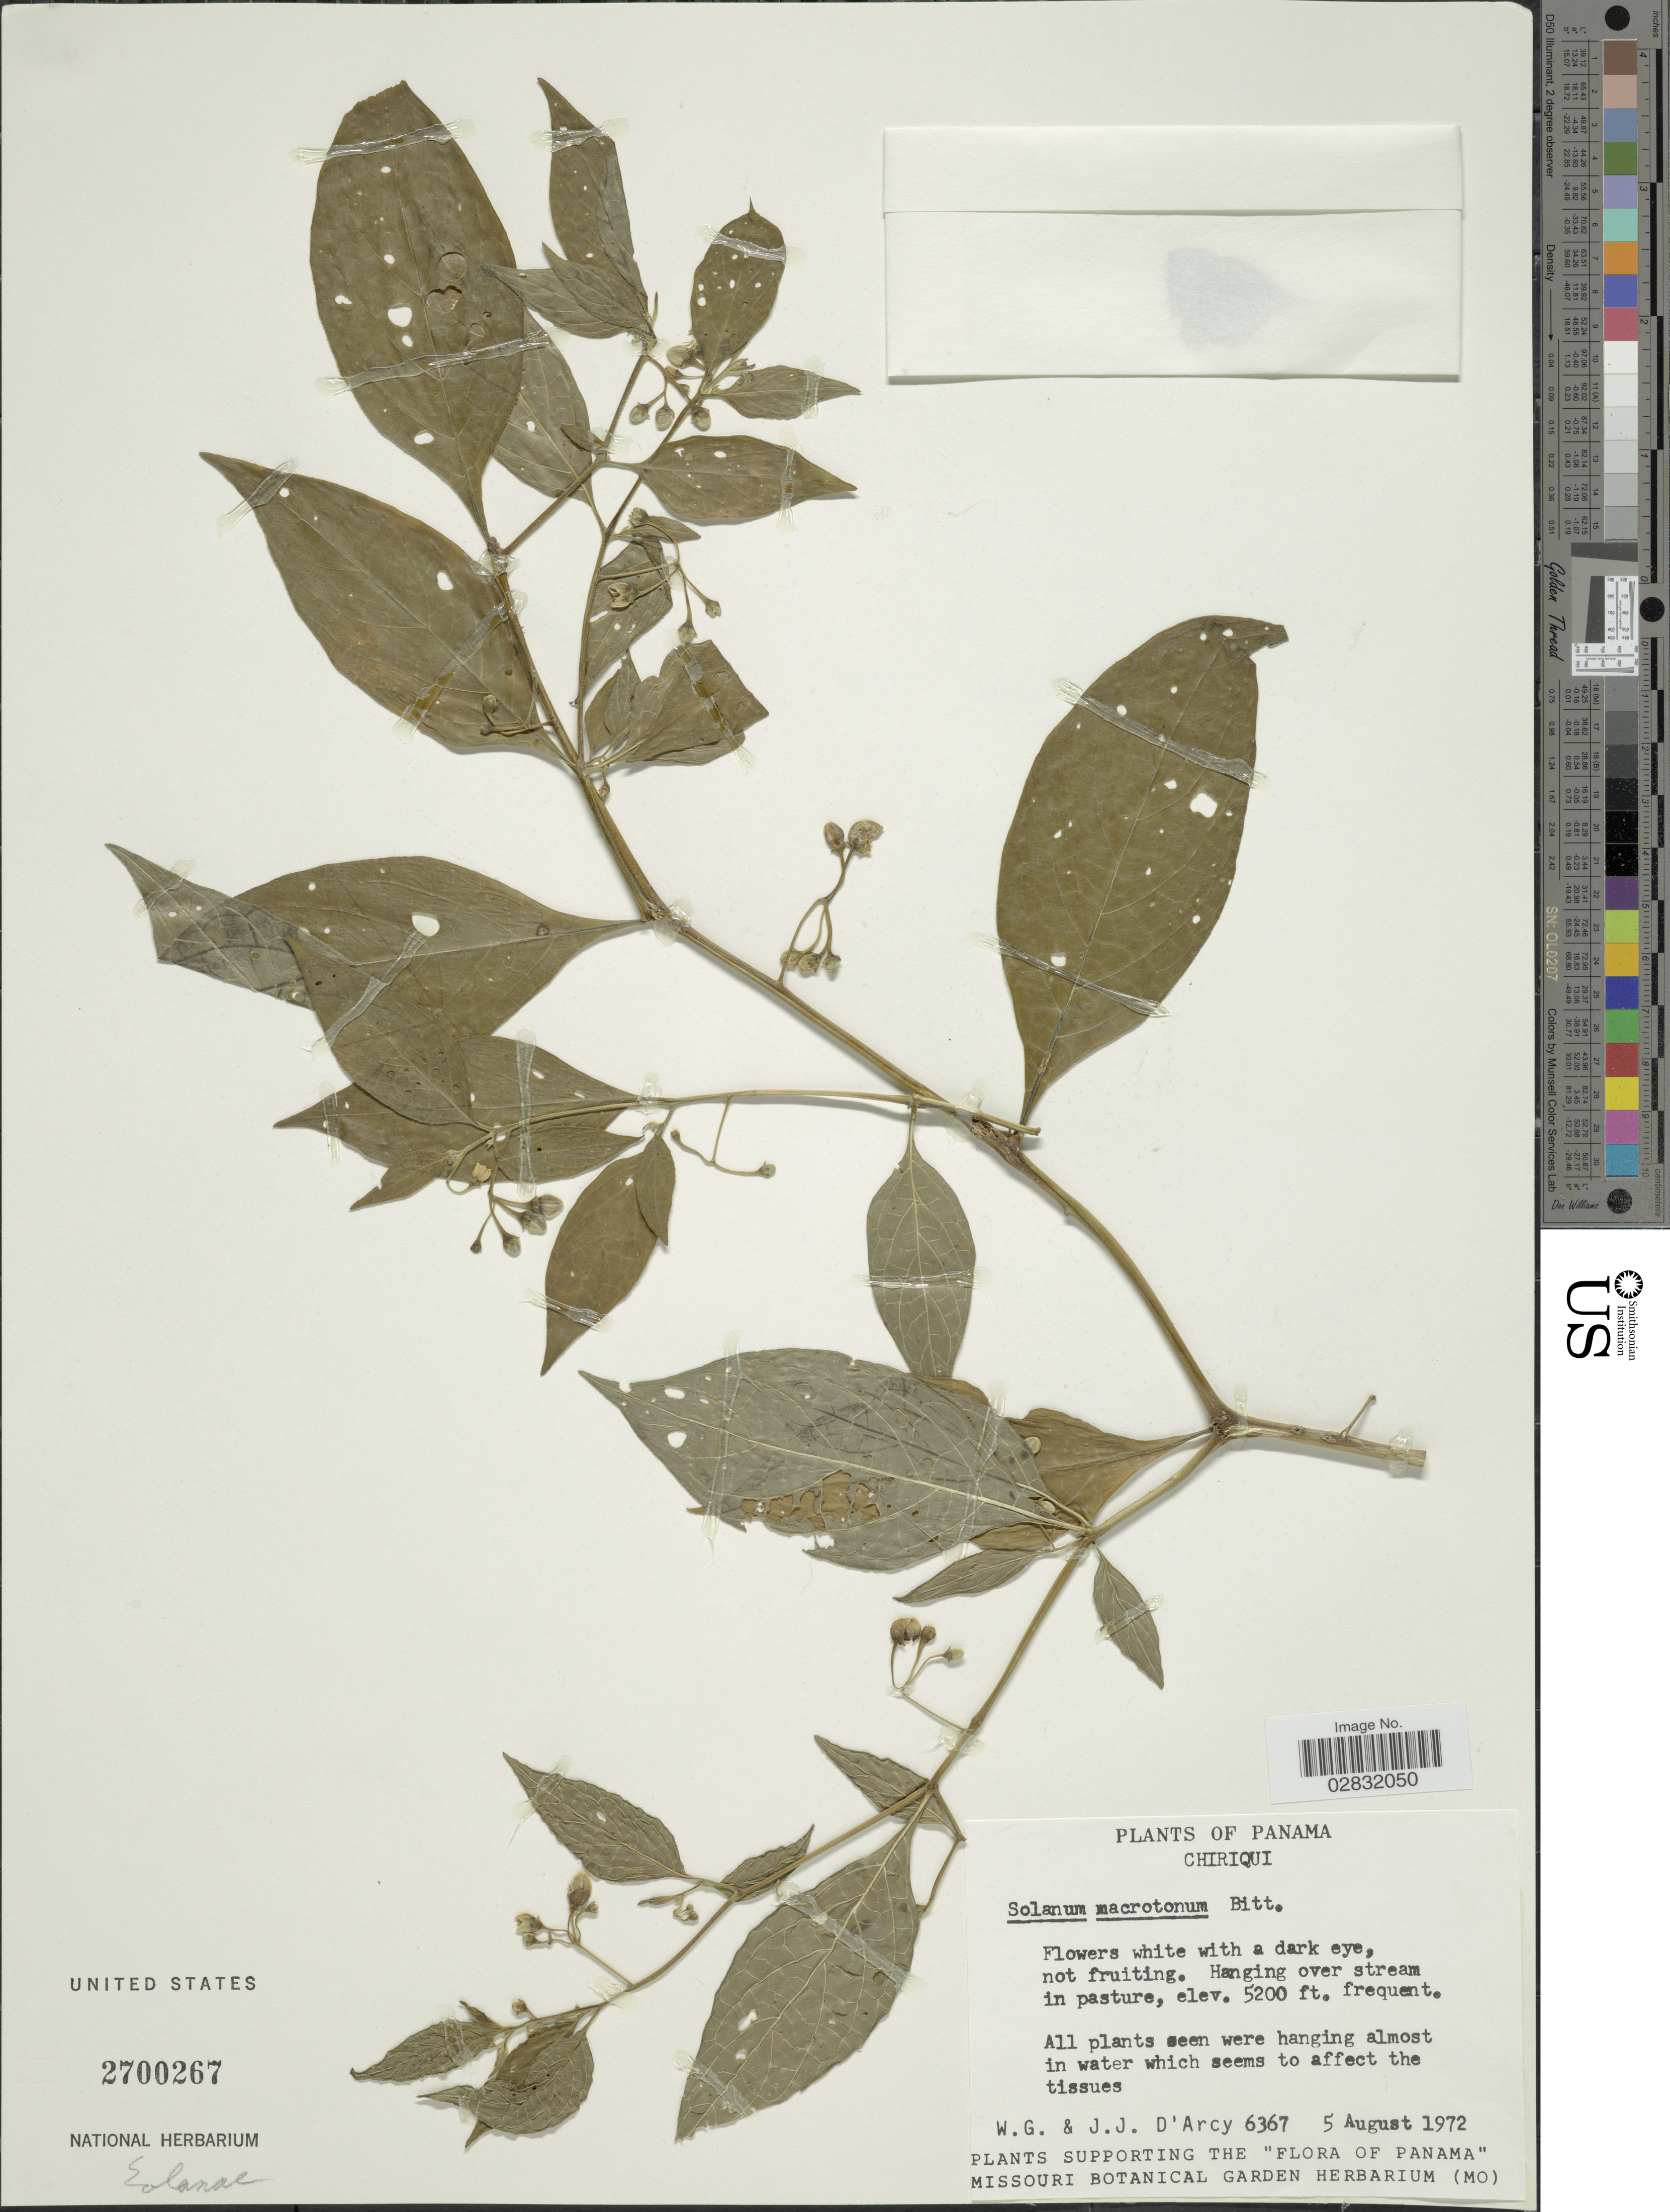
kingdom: Plantae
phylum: Tracheophyta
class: Magnoliopsida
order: Solanales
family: Solanaceae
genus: Solanum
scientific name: Solanum macrotonum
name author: Bitter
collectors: W. G. D'Arcy & J. J. D'Arcy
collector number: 6367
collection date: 1972-08-05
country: Panama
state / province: Chiriqui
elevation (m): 1585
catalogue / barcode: US 2700267